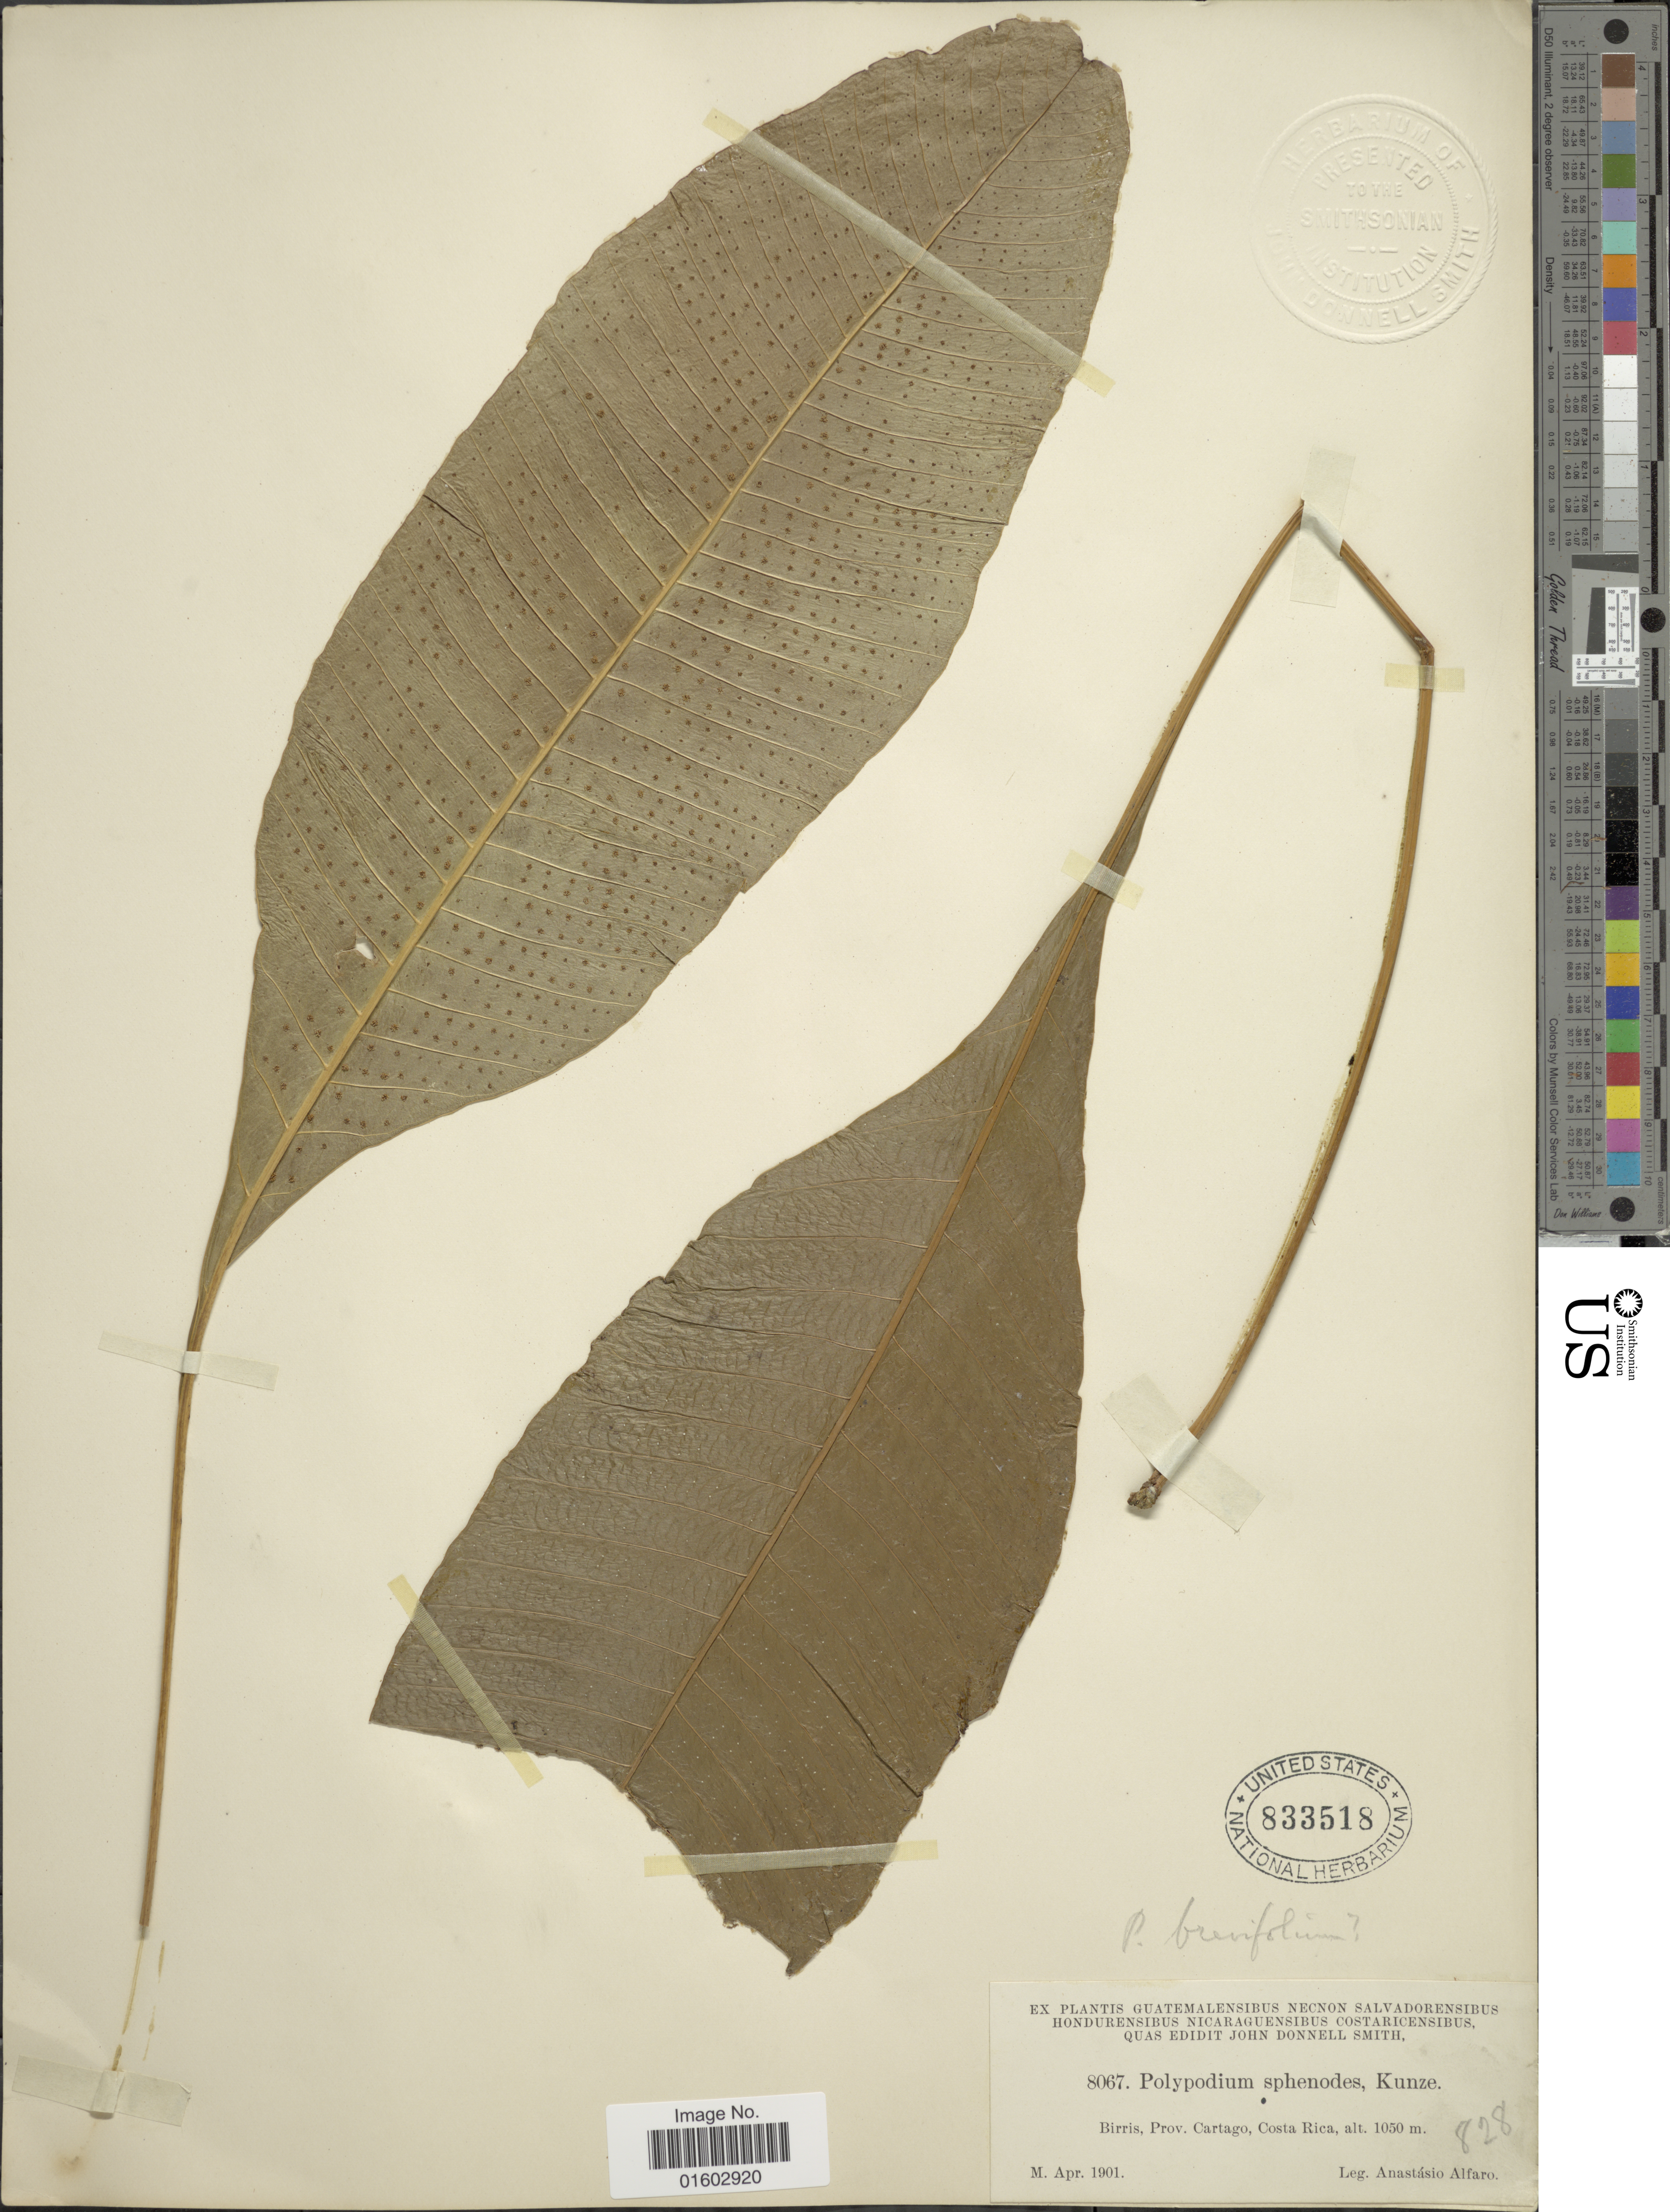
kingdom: Plantae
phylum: Tracheophyta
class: Polypodiopsida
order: Polypodiales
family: Polypodiaceae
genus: Campyloneurum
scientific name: Campyloneurum coarctatum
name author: (Kunze) Fée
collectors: A. Alfaro Gonzalez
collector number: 807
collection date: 1901-04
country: Costa Rica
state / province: Cartago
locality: Birris, prov. Cartago, Costa Rica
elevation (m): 1050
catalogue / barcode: US 833518